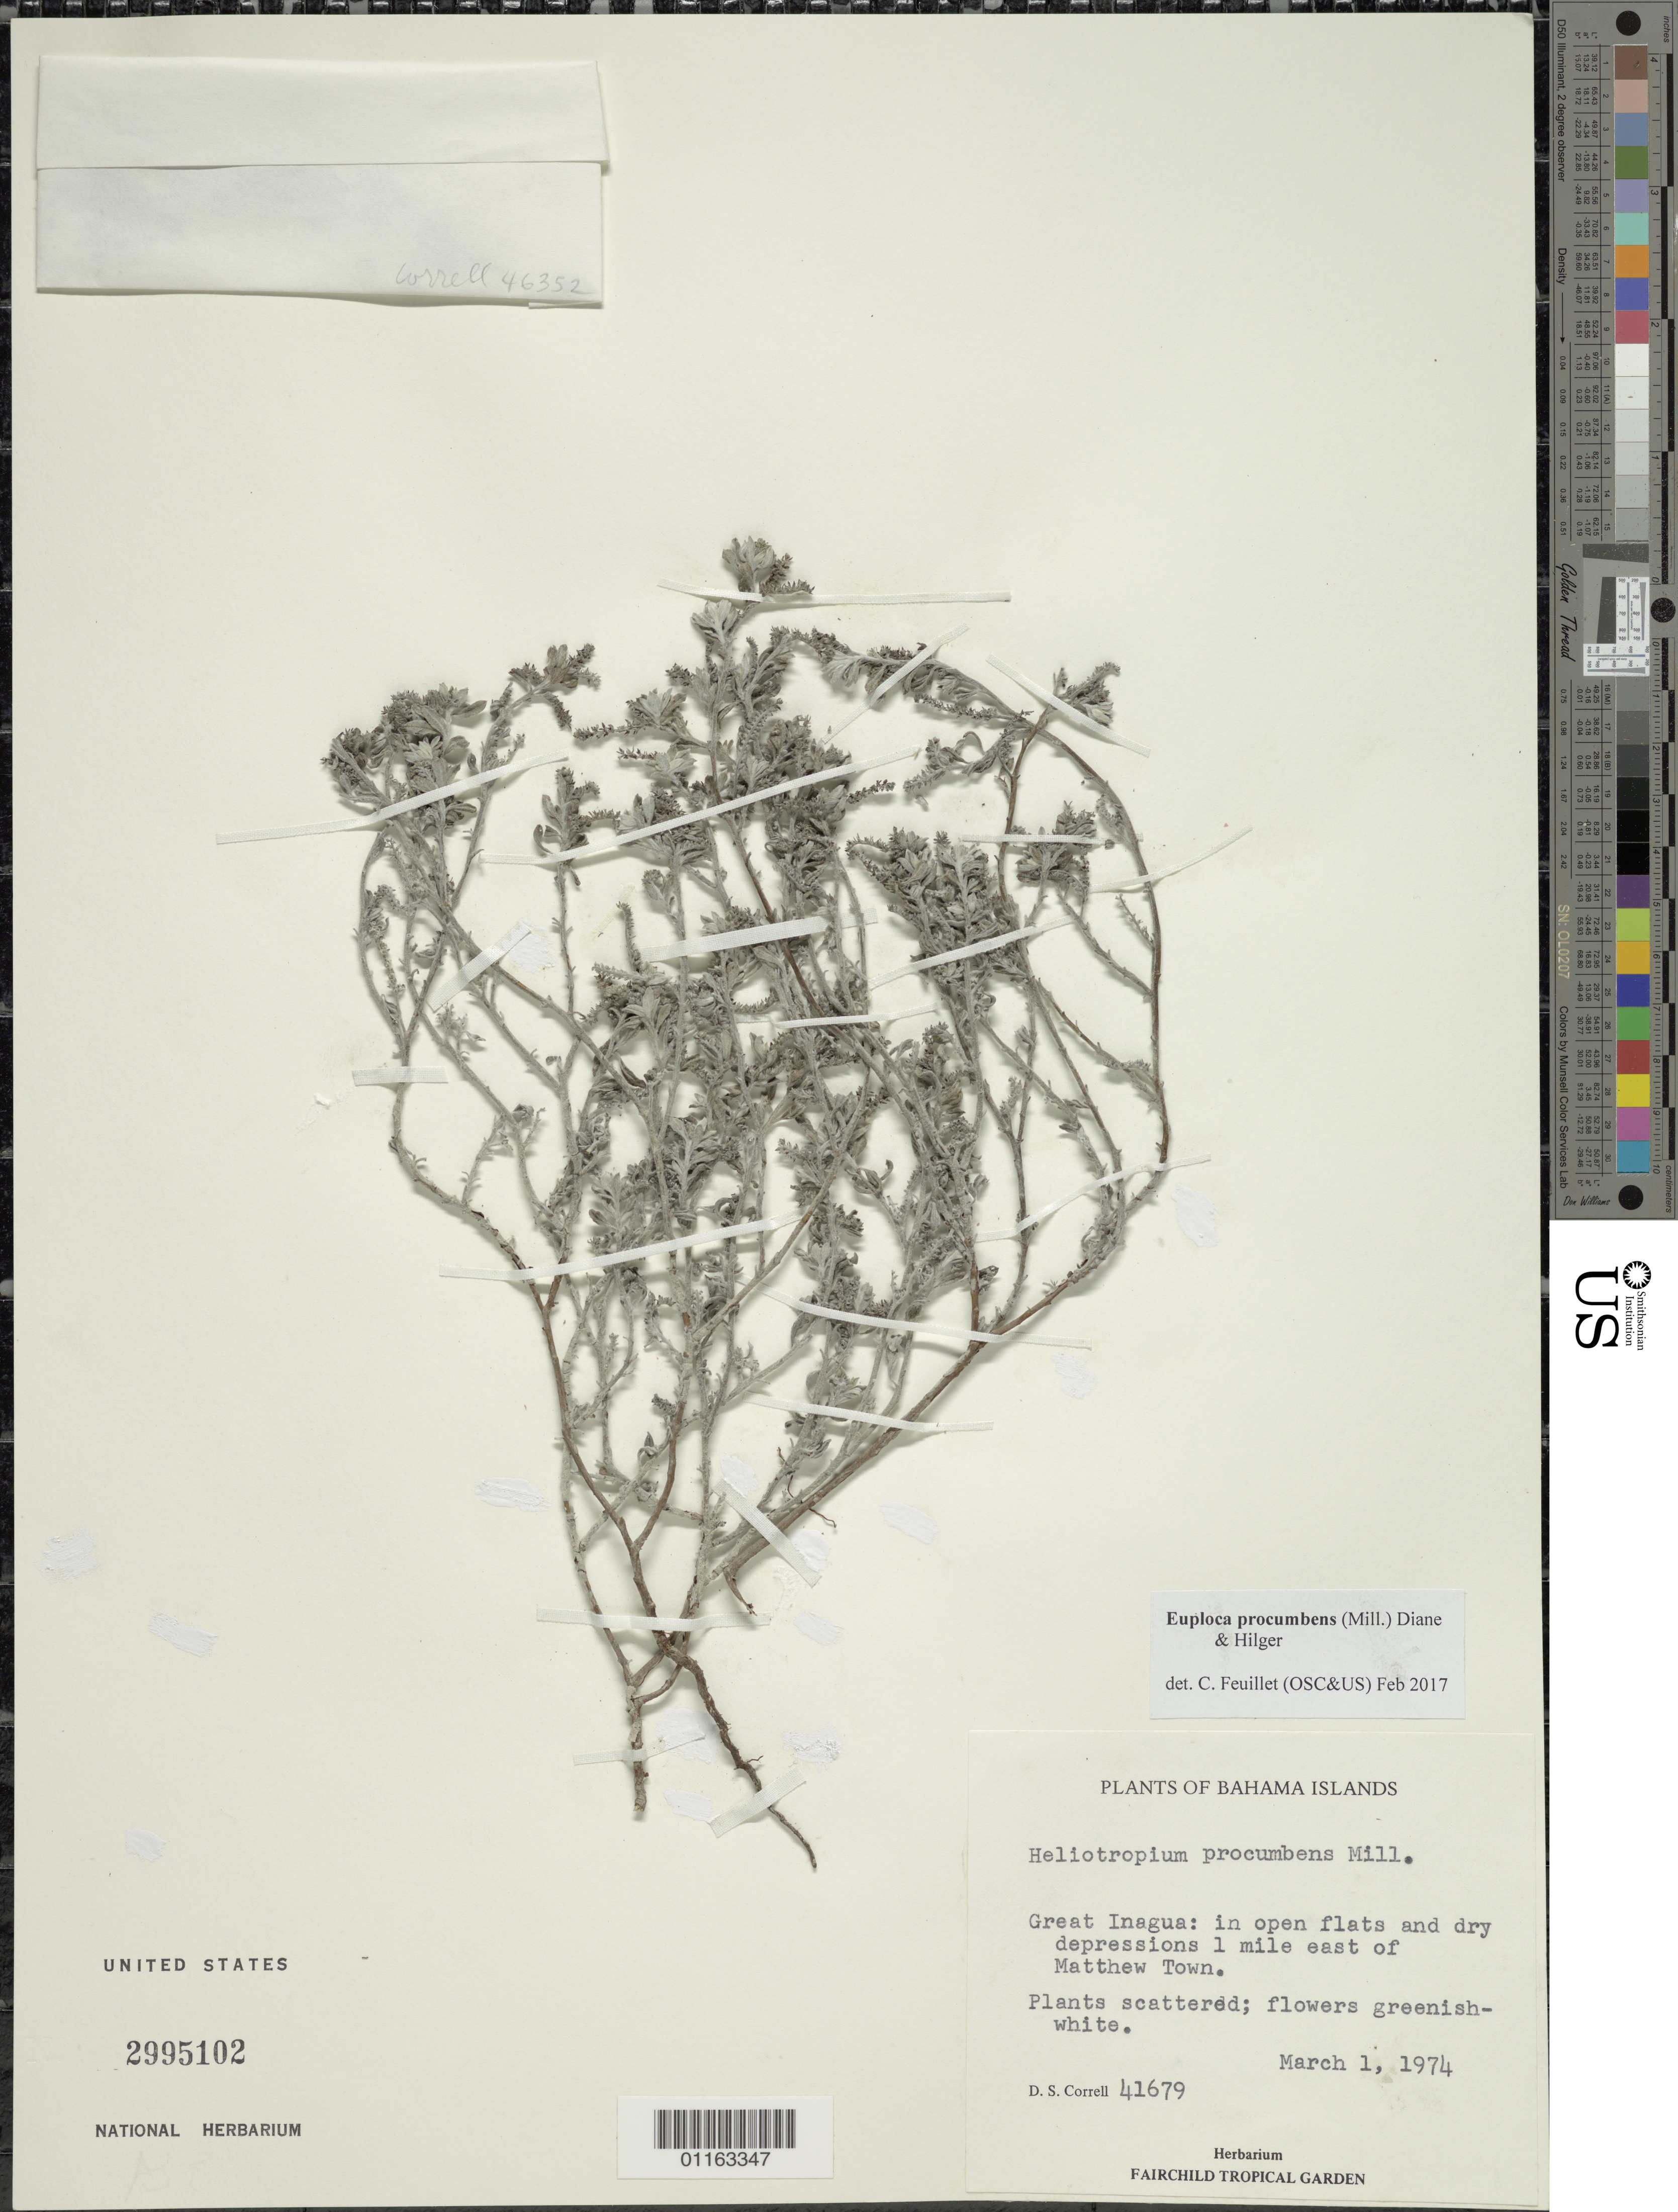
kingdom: Plantae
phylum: Tracheophyta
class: Magnoliopsida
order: Boraginales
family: Heliotropiaceae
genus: Euploca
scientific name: Euploca procumbens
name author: (Mill.) Diane & Hilger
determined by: Feuillet, C.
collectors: D. S. Correll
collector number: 41679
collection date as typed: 01 Mar 1974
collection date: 1974-03-01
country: Bahamas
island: Great Inagua I.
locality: Matthew Town, 1 mile east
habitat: In open flats and dry depressions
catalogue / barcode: US 2995102